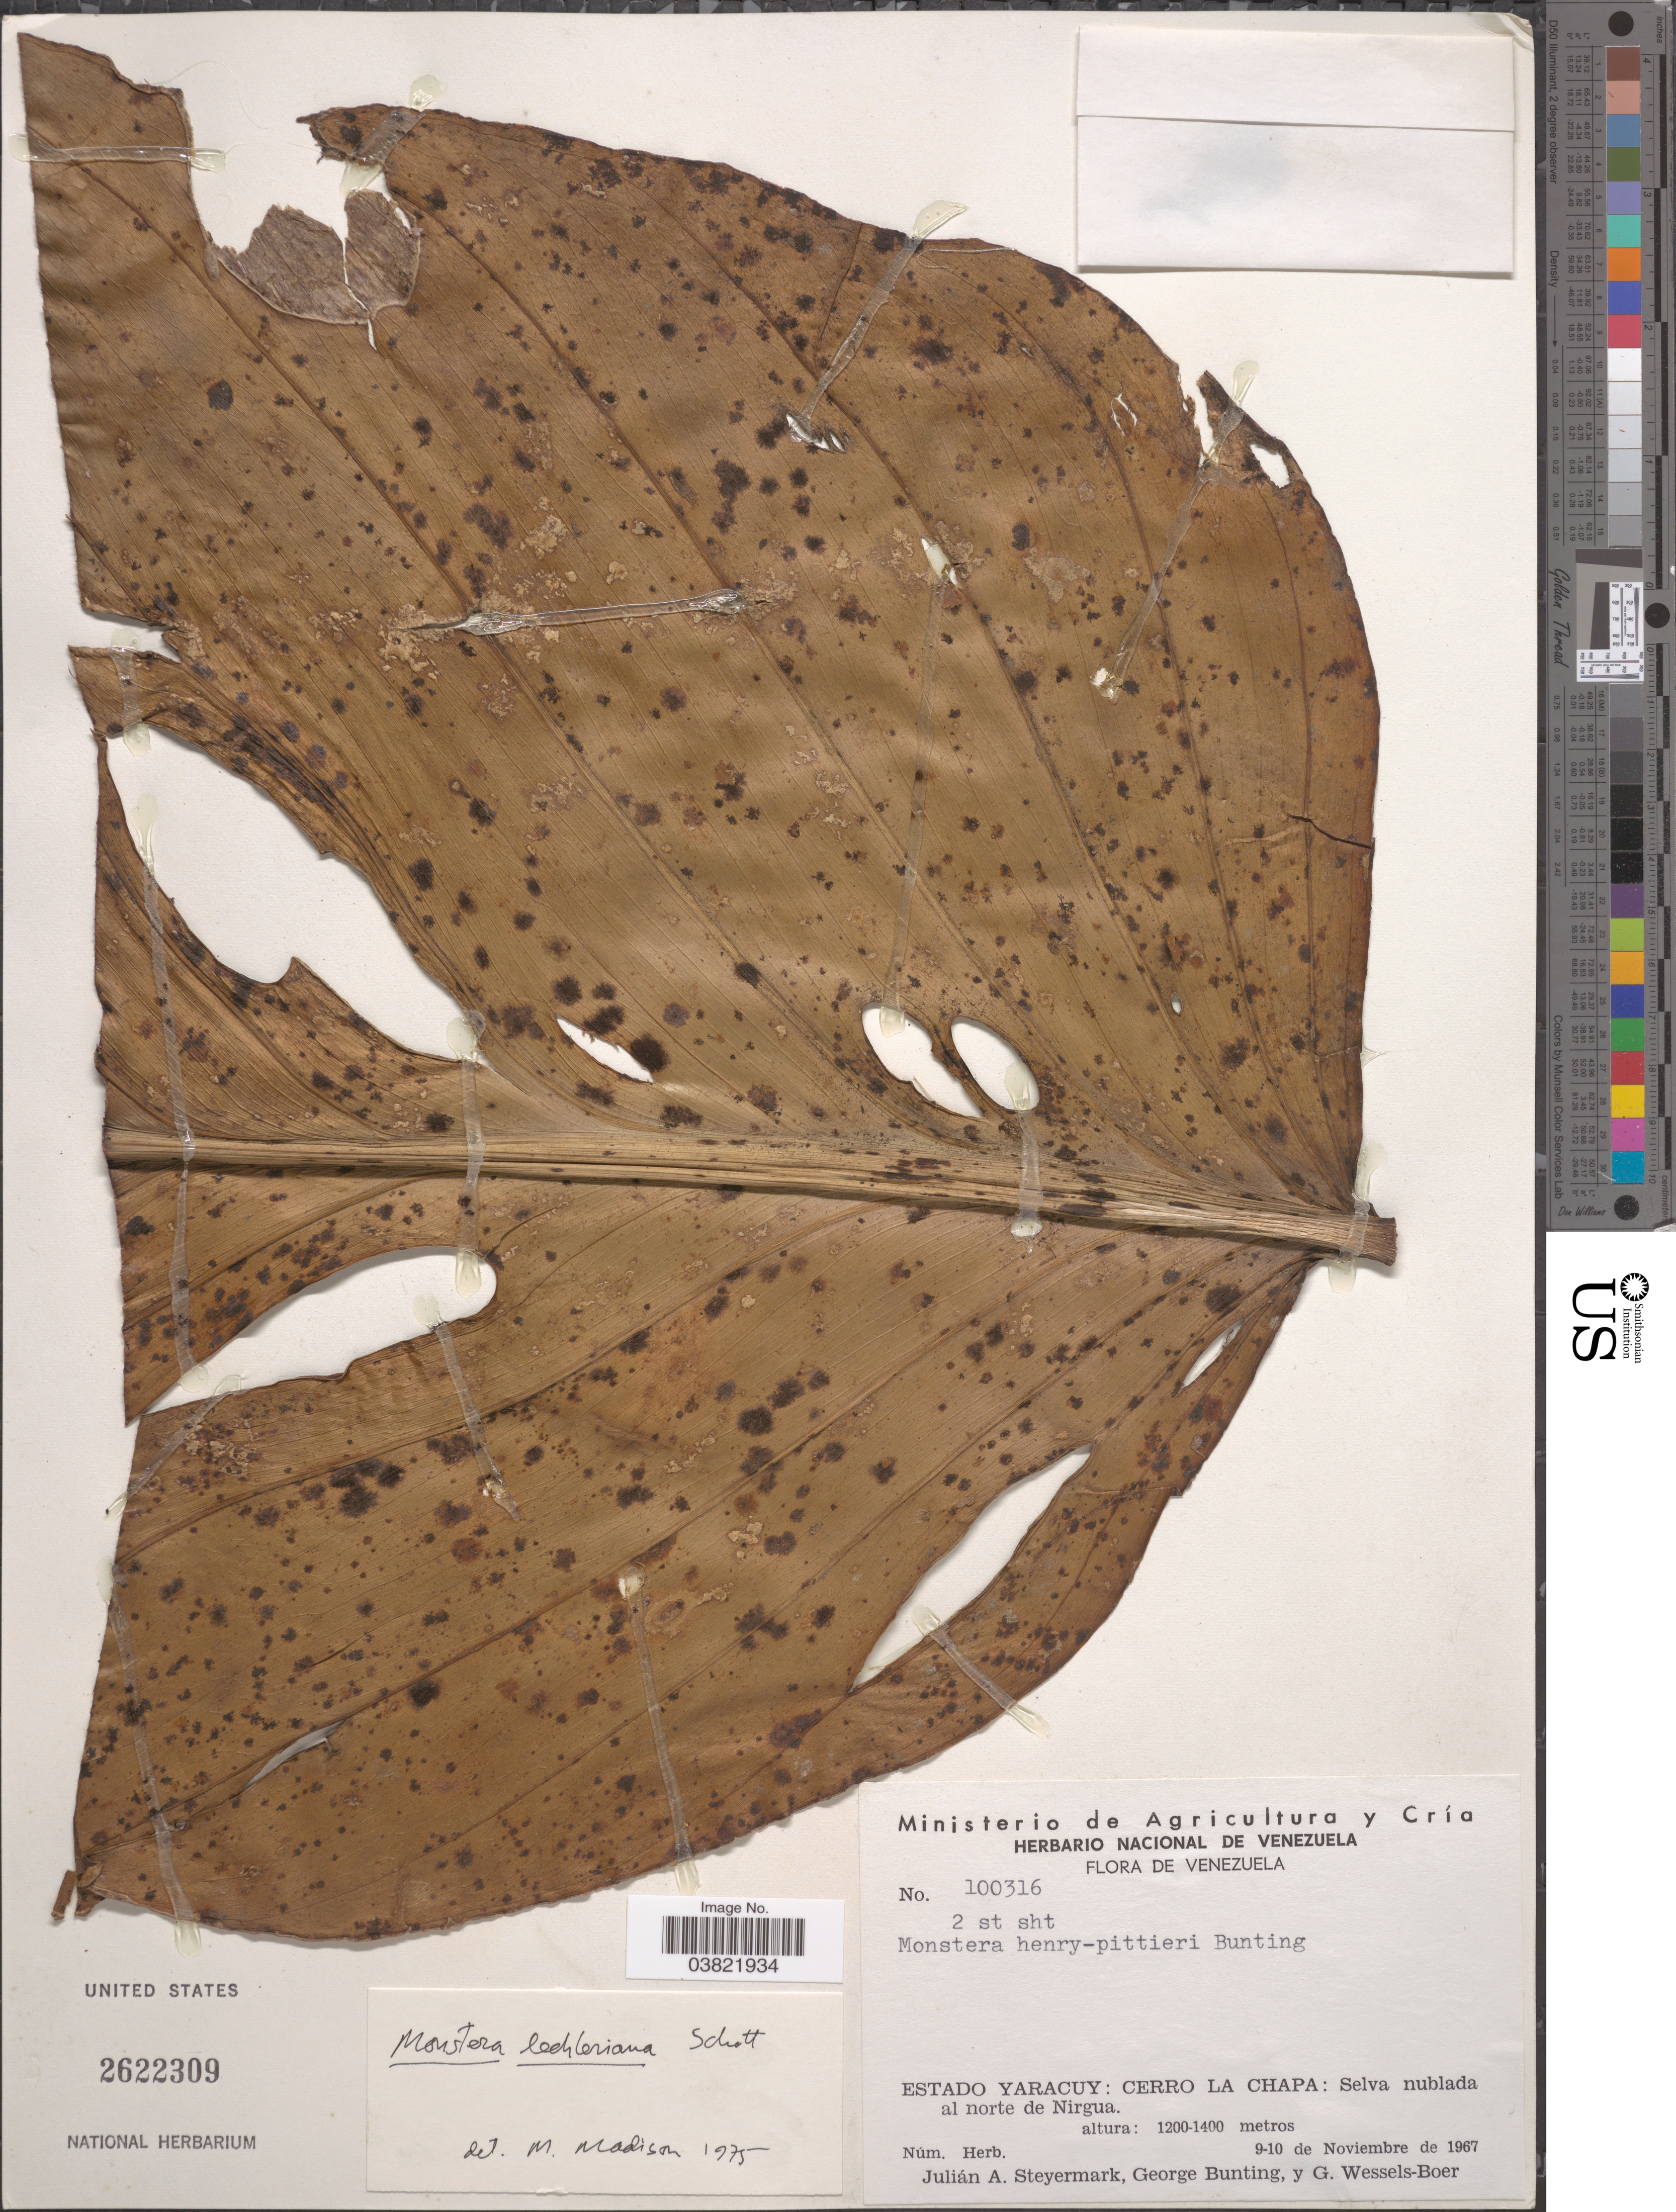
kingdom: Plantae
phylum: Tracheophyta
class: Liliopsida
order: Alismatales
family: Araceae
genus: Monstera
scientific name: Monstera lechleriana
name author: Schott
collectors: J. Steyermark, G. S. Bunting & G. Wessels Boer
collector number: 100316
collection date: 1967-11-09/1967-11-10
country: Venezuela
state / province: Yaracuy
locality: Cerro La Chapa: Selva nublada al norte de Nirgua.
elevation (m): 1200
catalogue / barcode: US 2622309